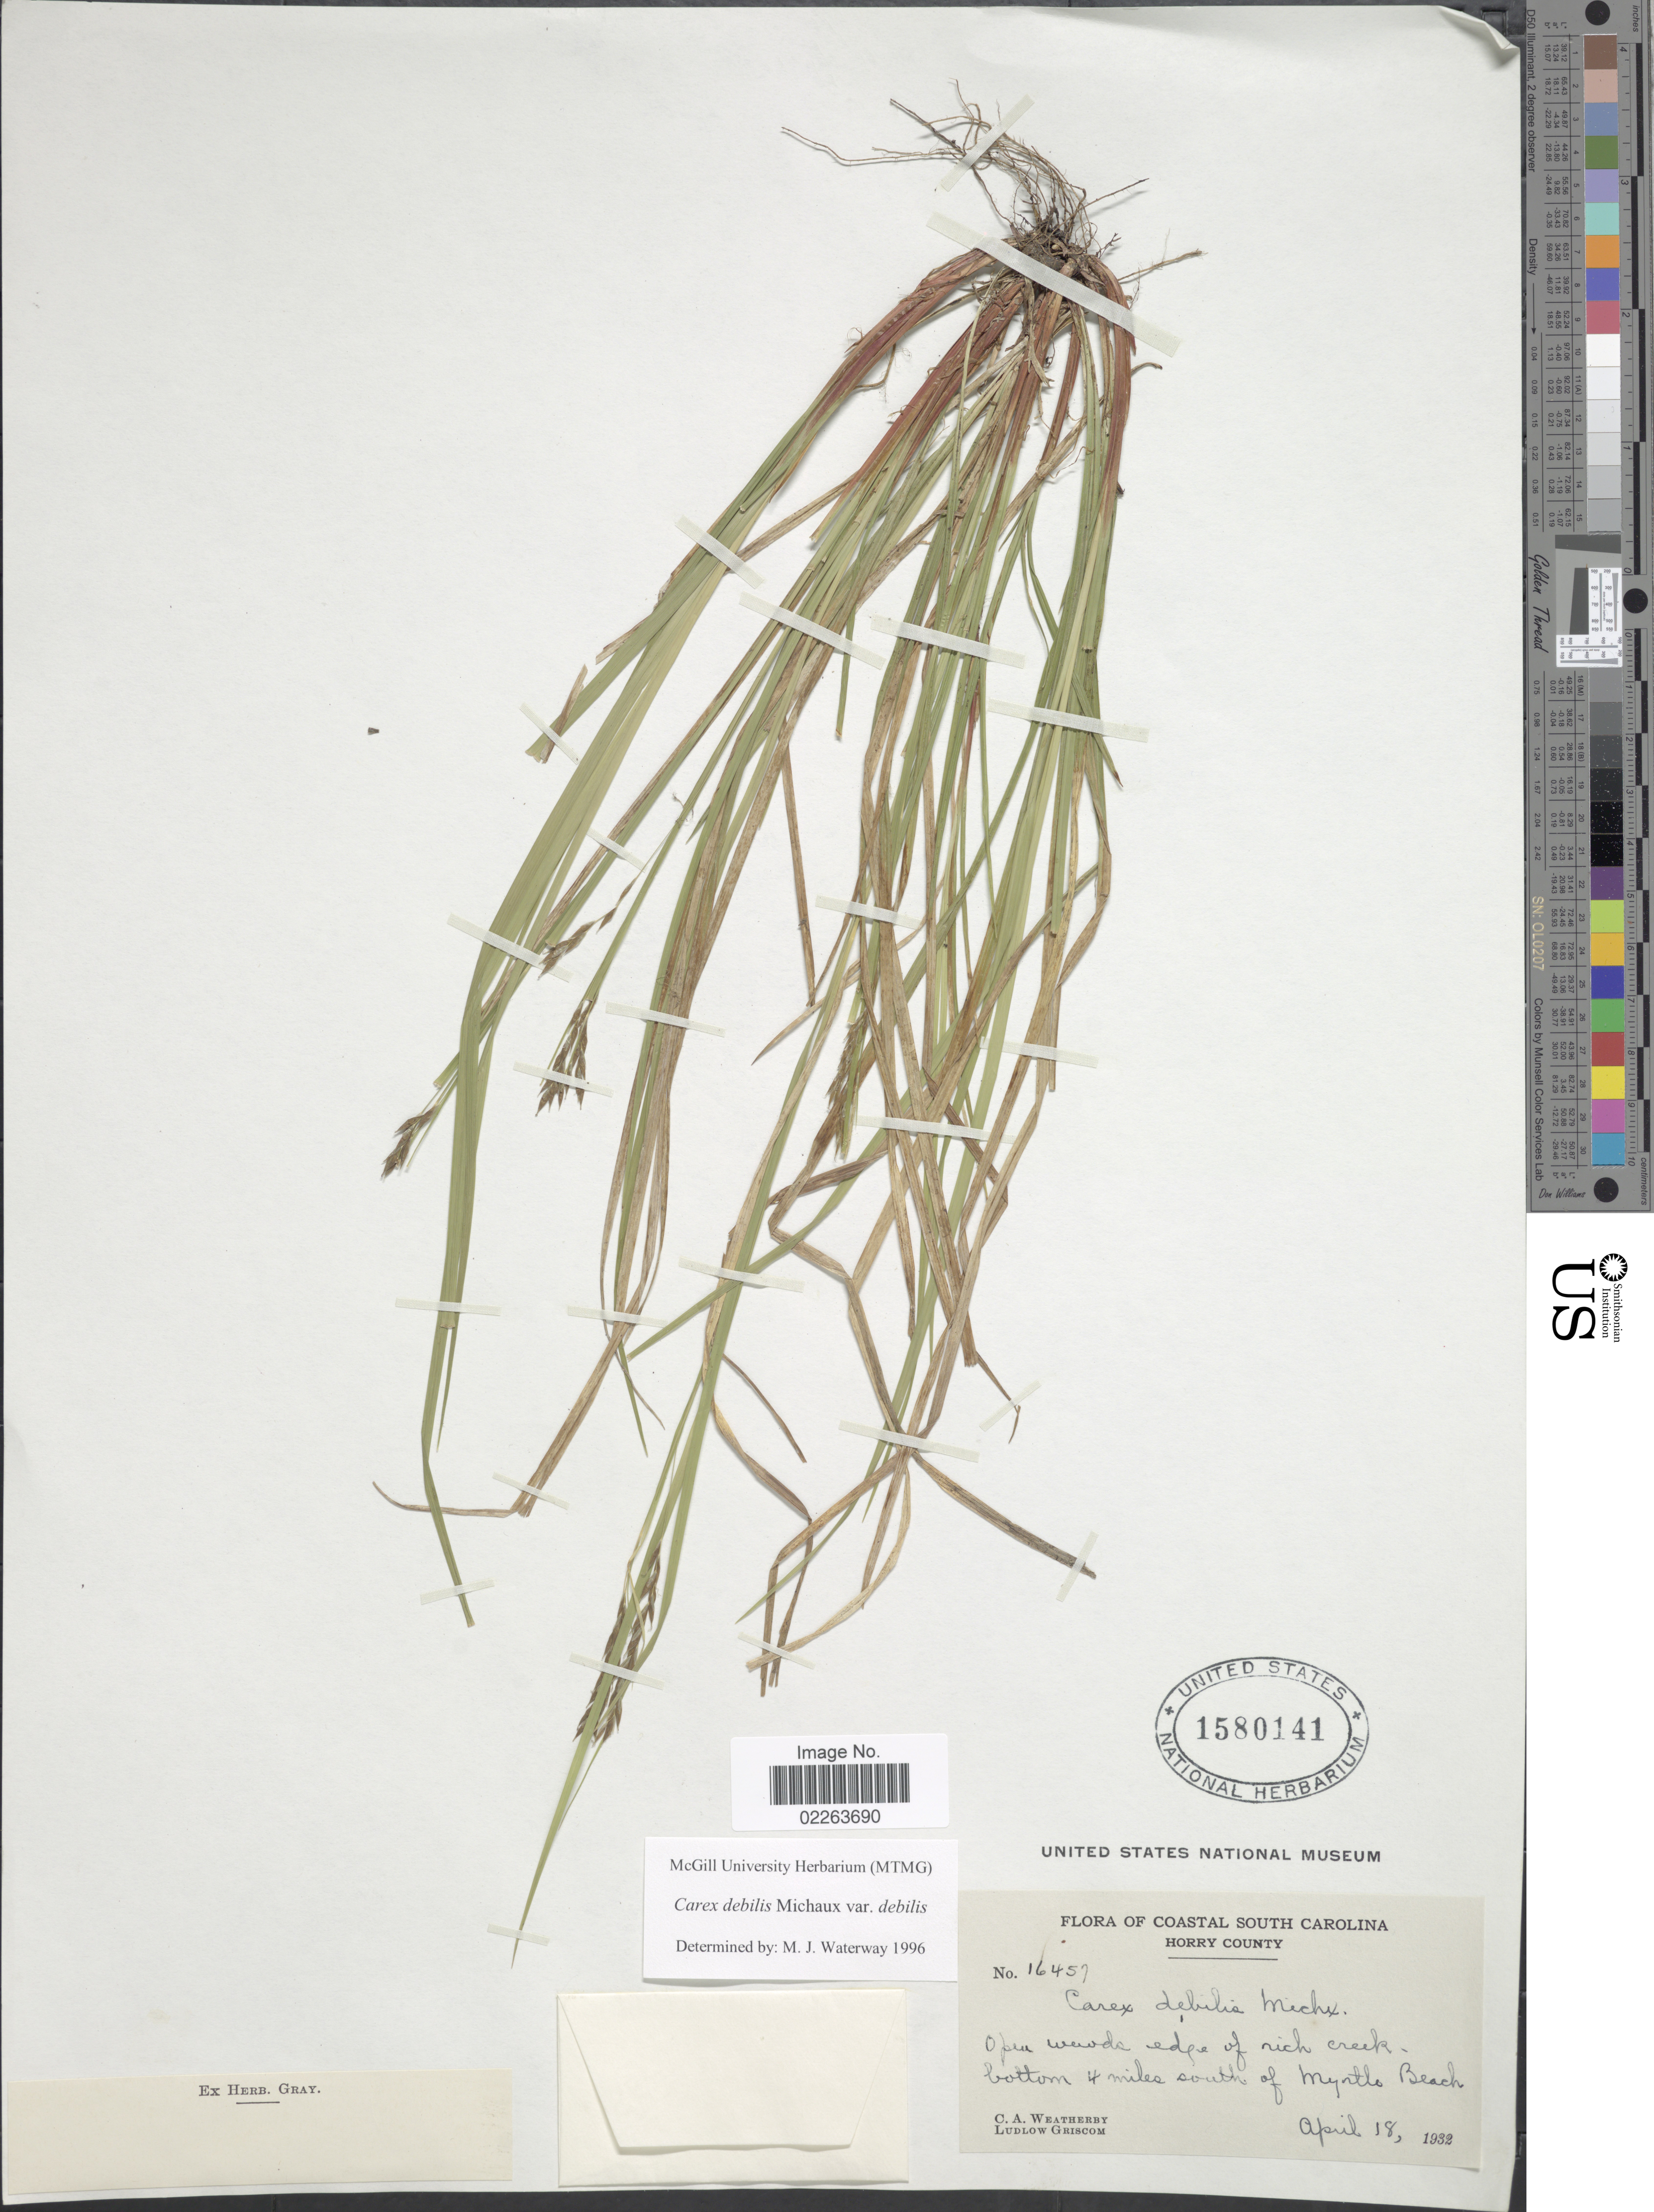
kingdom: Plantae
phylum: Tracheophyta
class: Liliopsida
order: Poales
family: Cyperaceae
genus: Carex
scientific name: Carex debilis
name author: Michx.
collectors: C. A. Weatherby & L. Griscom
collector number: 16457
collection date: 1932-04-18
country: United States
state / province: South Carolina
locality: Coastal South Carolina, Horry County, 4 miles south of Myrtle Beach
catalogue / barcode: US 1580141